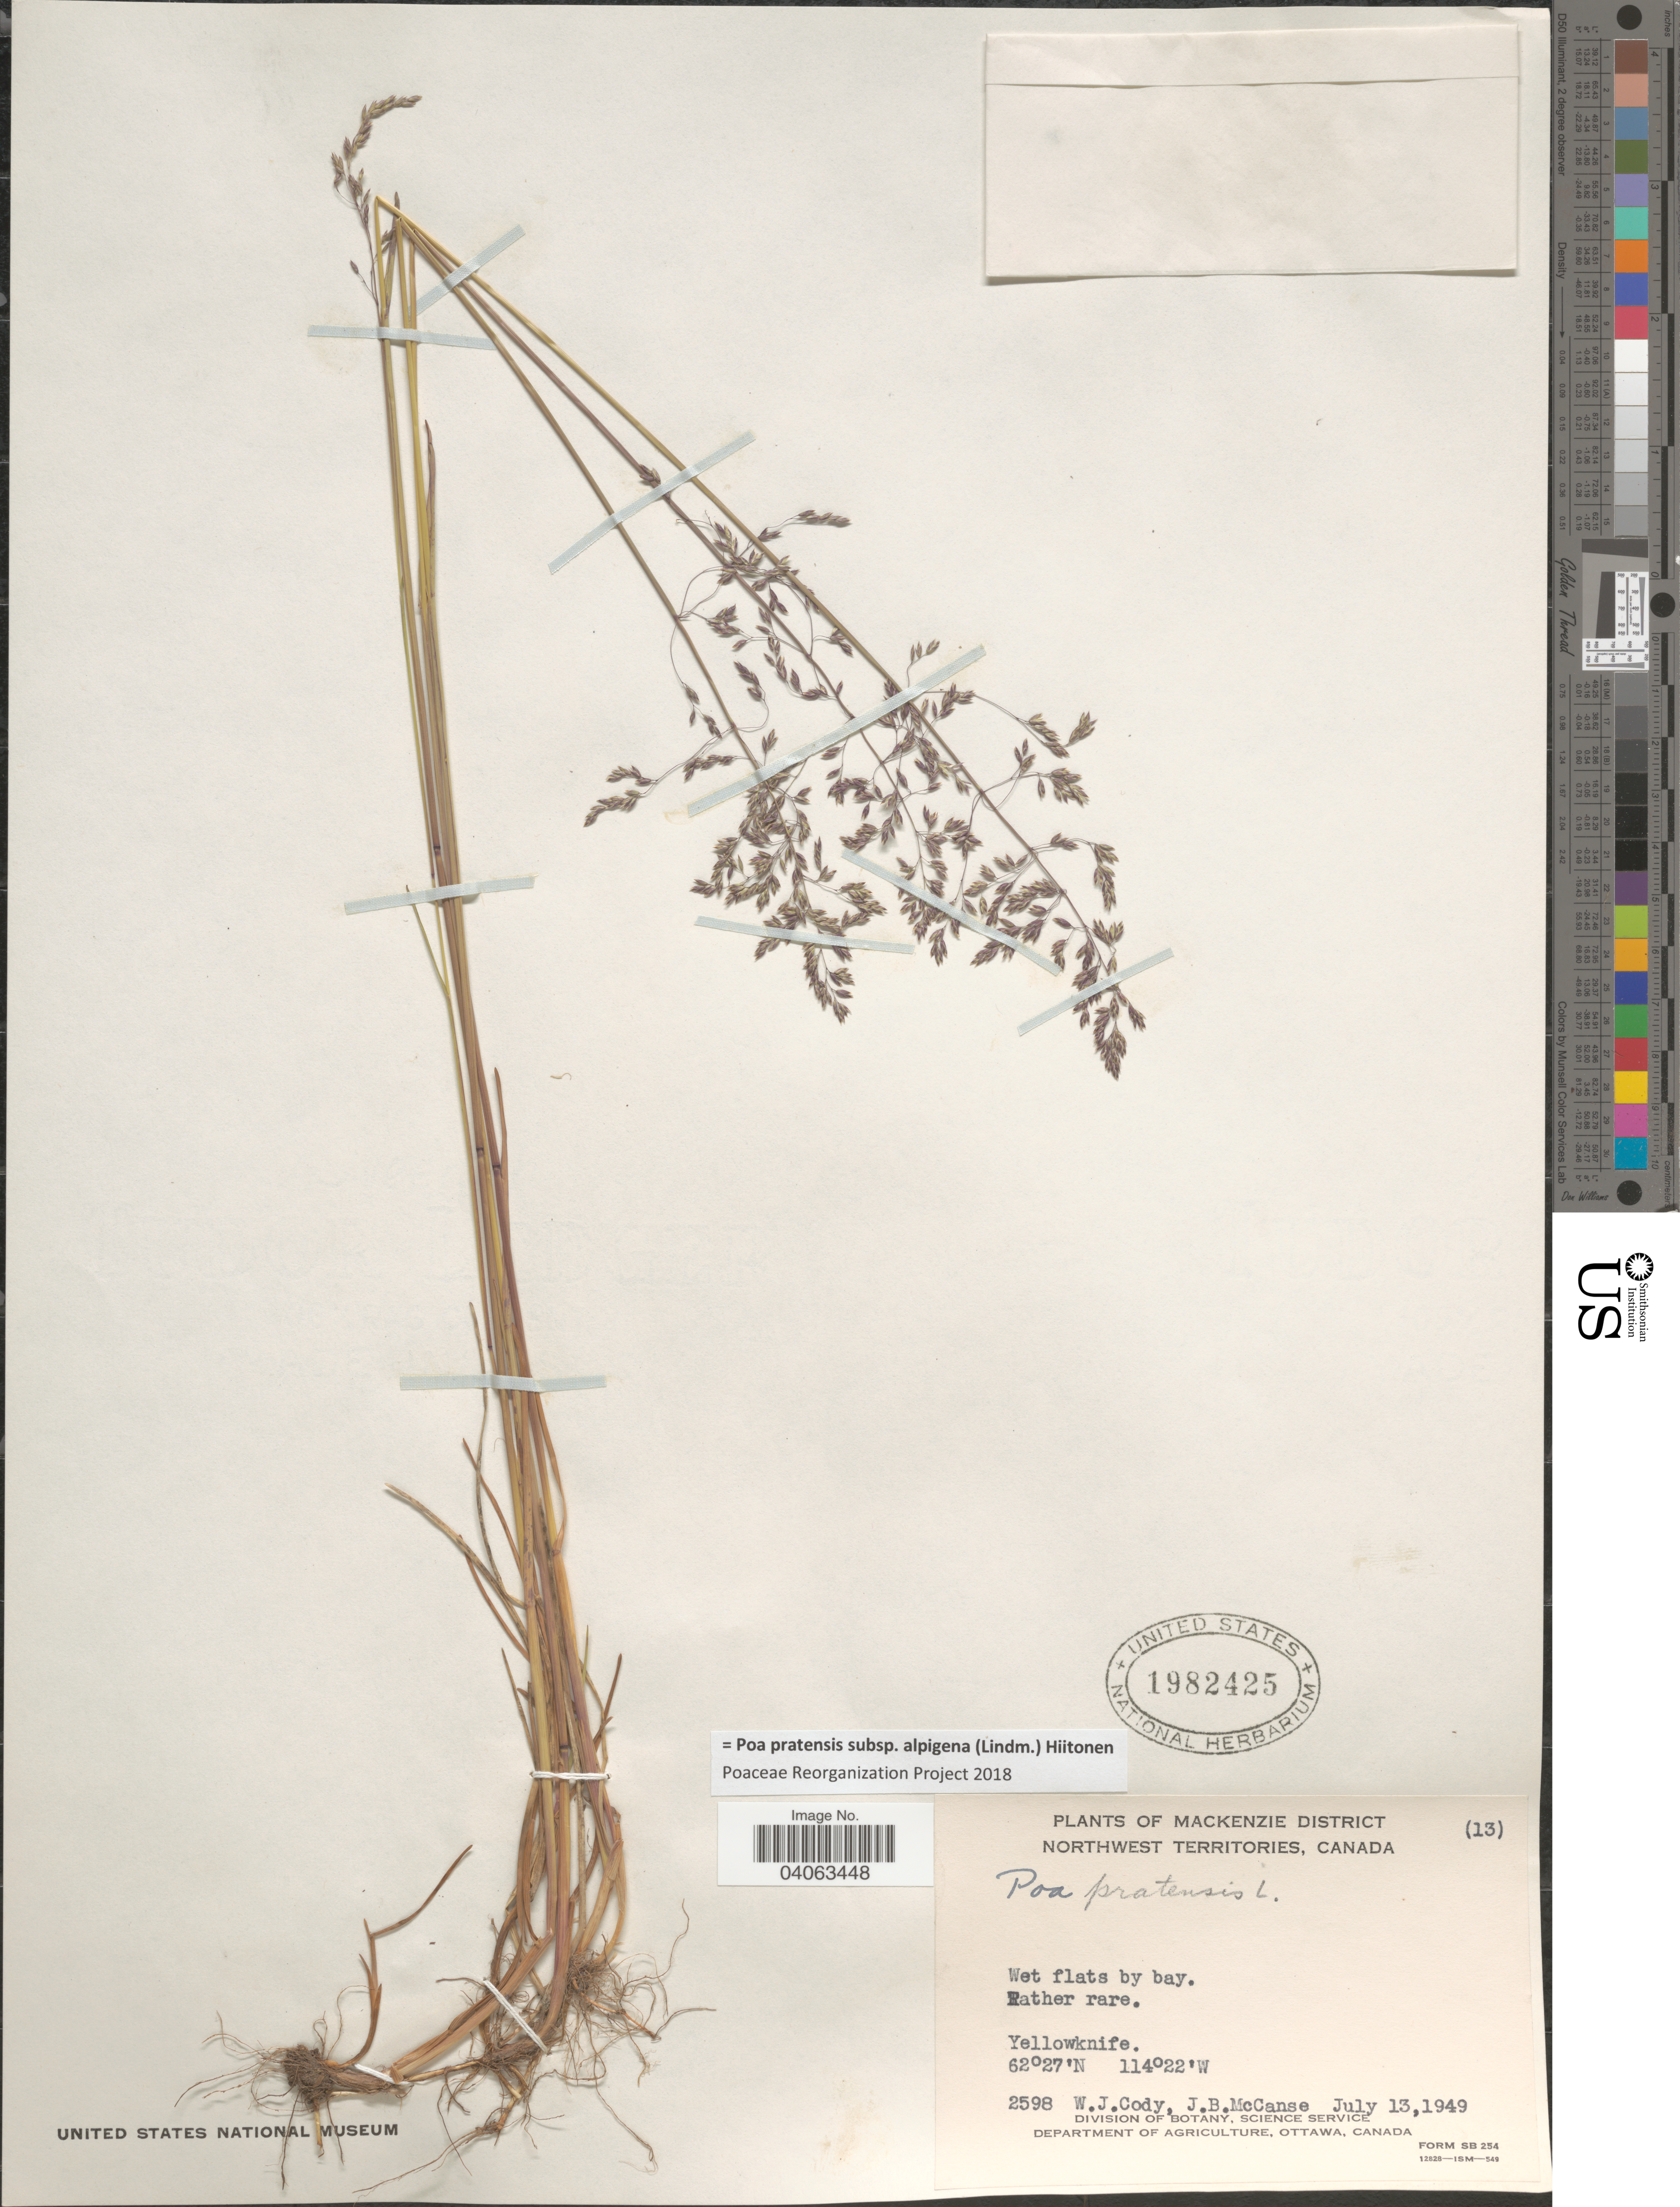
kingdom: Plantae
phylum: Tracheophyta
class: Liliopsida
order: Poales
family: Poaceae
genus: Poa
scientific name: Poa pratensis subsp. alpigena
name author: (Lindm.) Hiitonen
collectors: W. Cody & J. McCanse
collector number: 2598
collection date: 1949-07-13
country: Canada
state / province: Northwest Territories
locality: Mackenzie District. Yellowknife.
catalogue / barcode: US 1982425